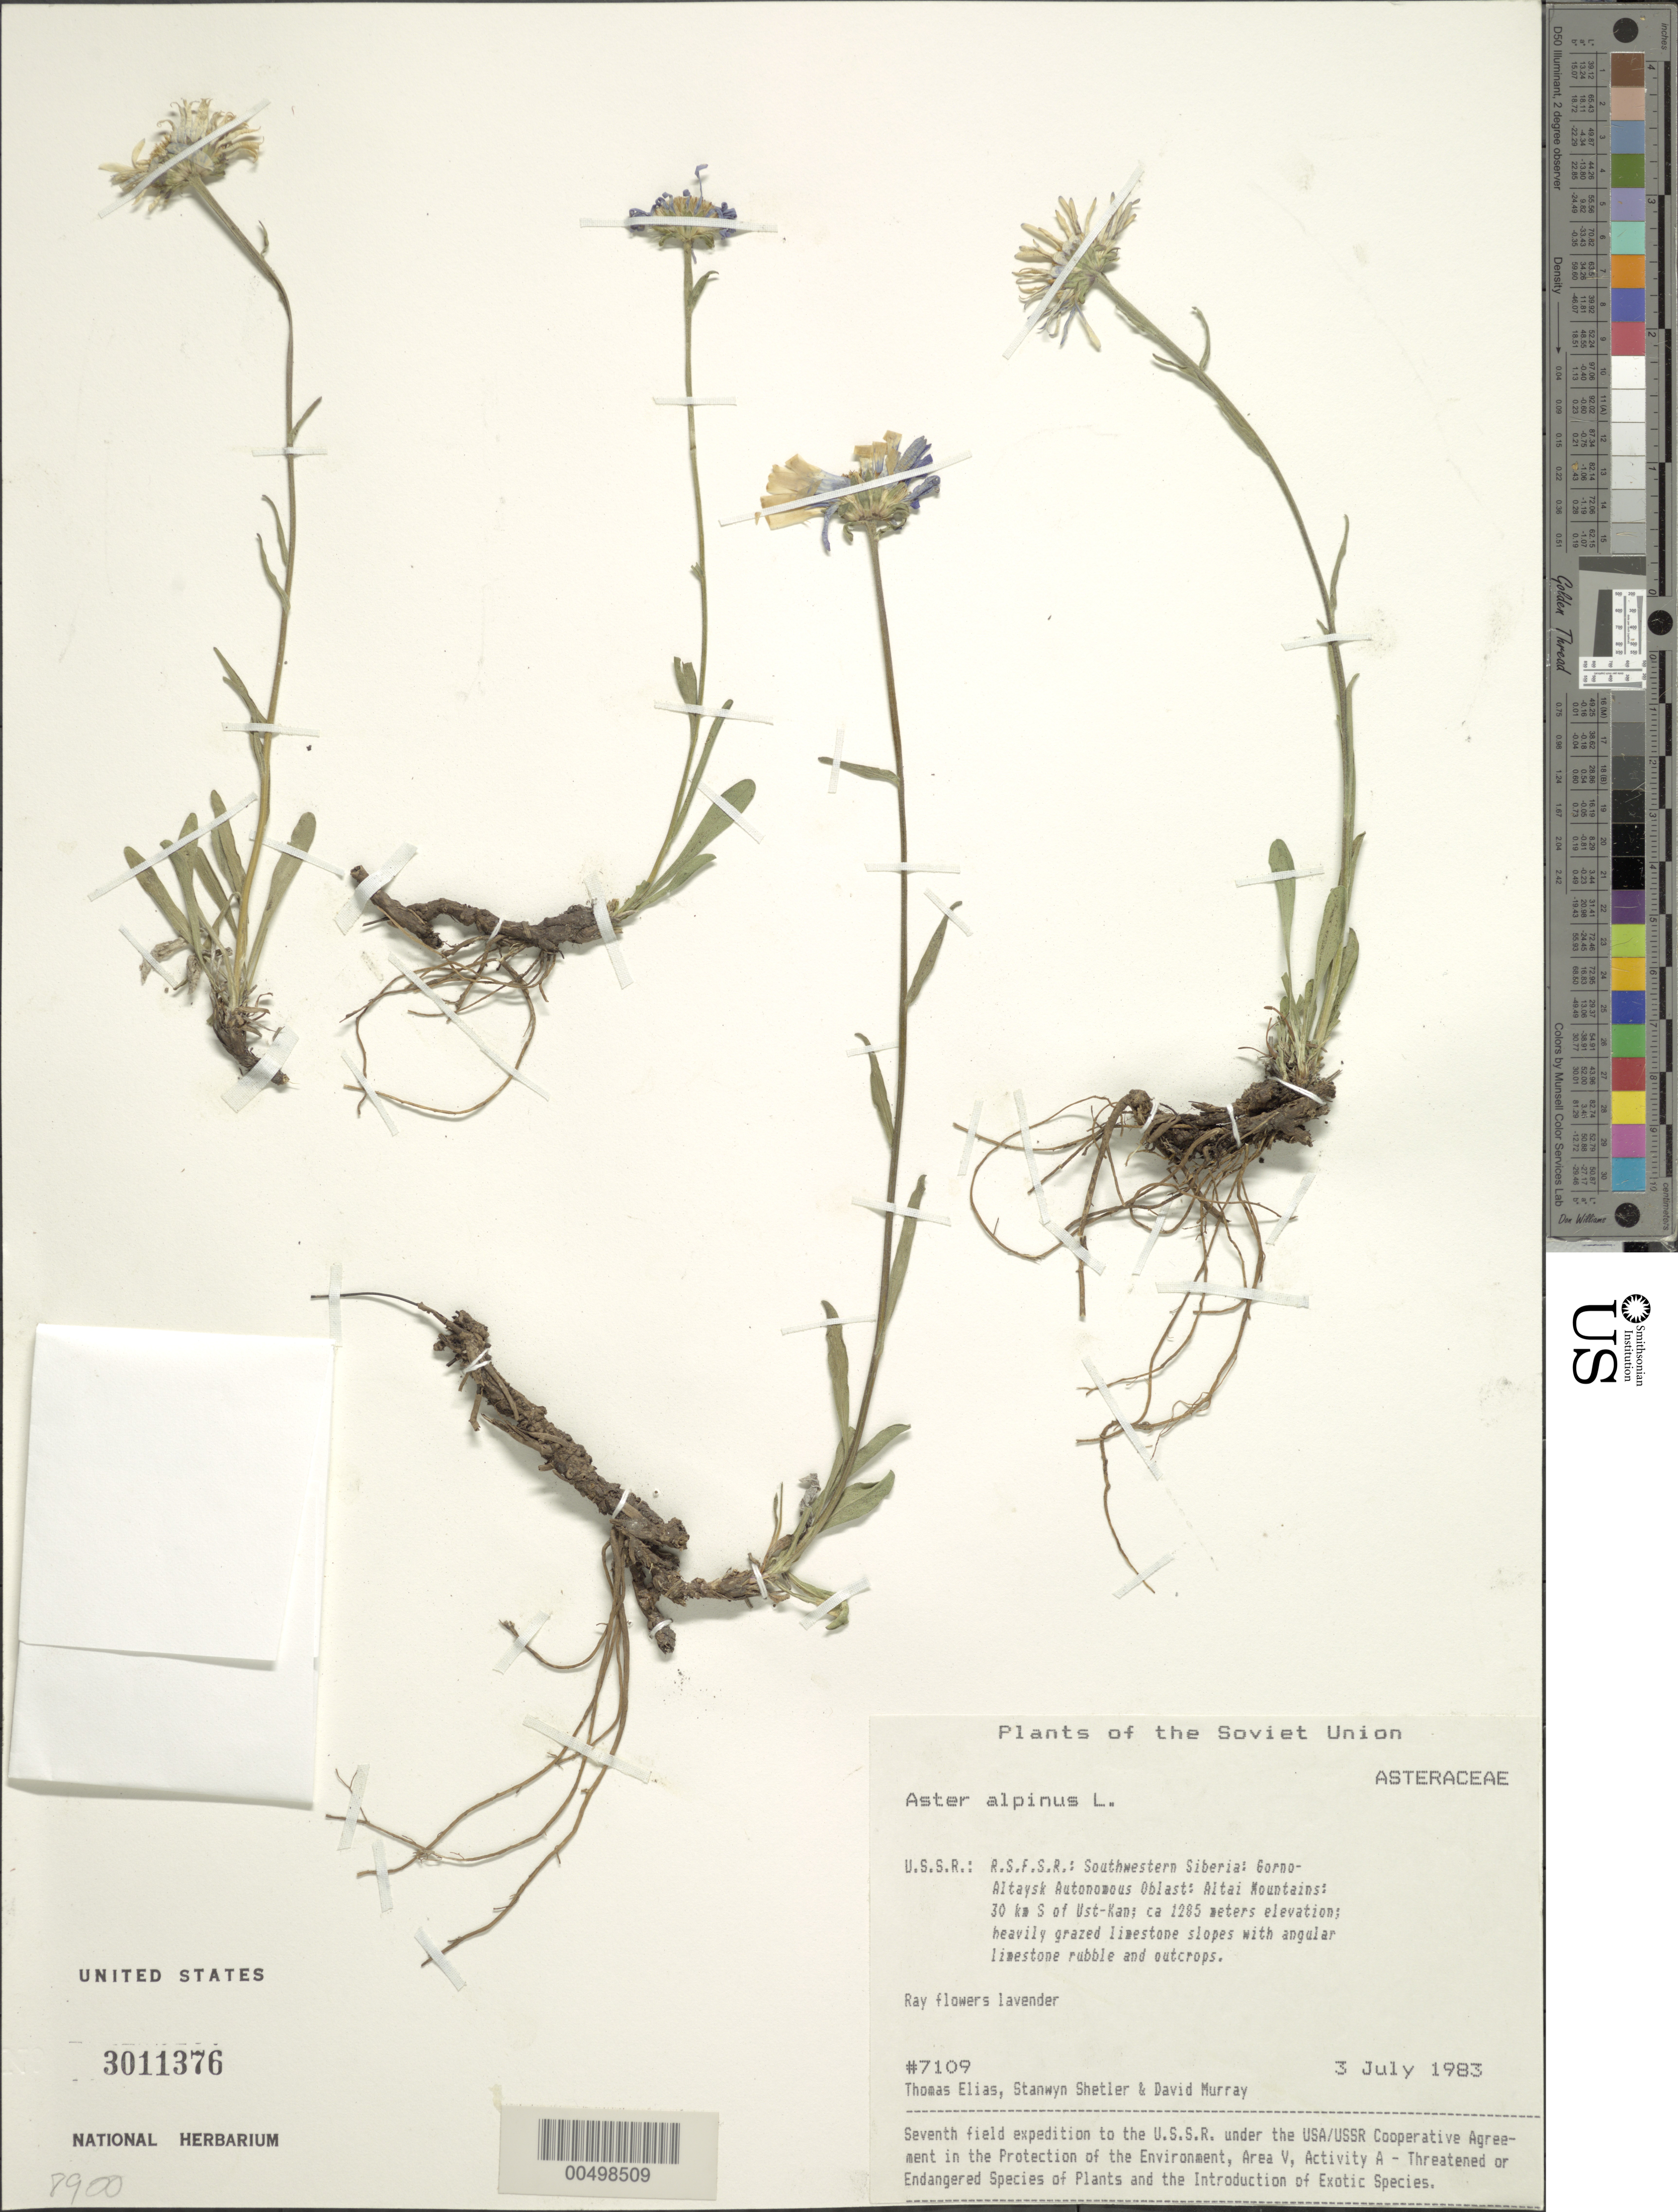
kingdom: Plantae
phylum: Tracheophyta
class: Magnoliopsida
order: Asterales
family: Asteraceae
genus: Aster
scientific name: Aster alpinus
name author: L.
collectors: T. Elias, S. Shetler & D. F. Murray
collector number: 7109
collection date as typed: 03 Jul 1983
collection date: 1983-07-03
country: Russian Federation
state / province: Altai Republic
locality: Altai Mountains, 30 km S of Ust-Kan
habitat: heavily grazed limestone slopes with angular limestone rubble and outcrops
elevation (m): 1285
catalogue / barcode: US 3011376